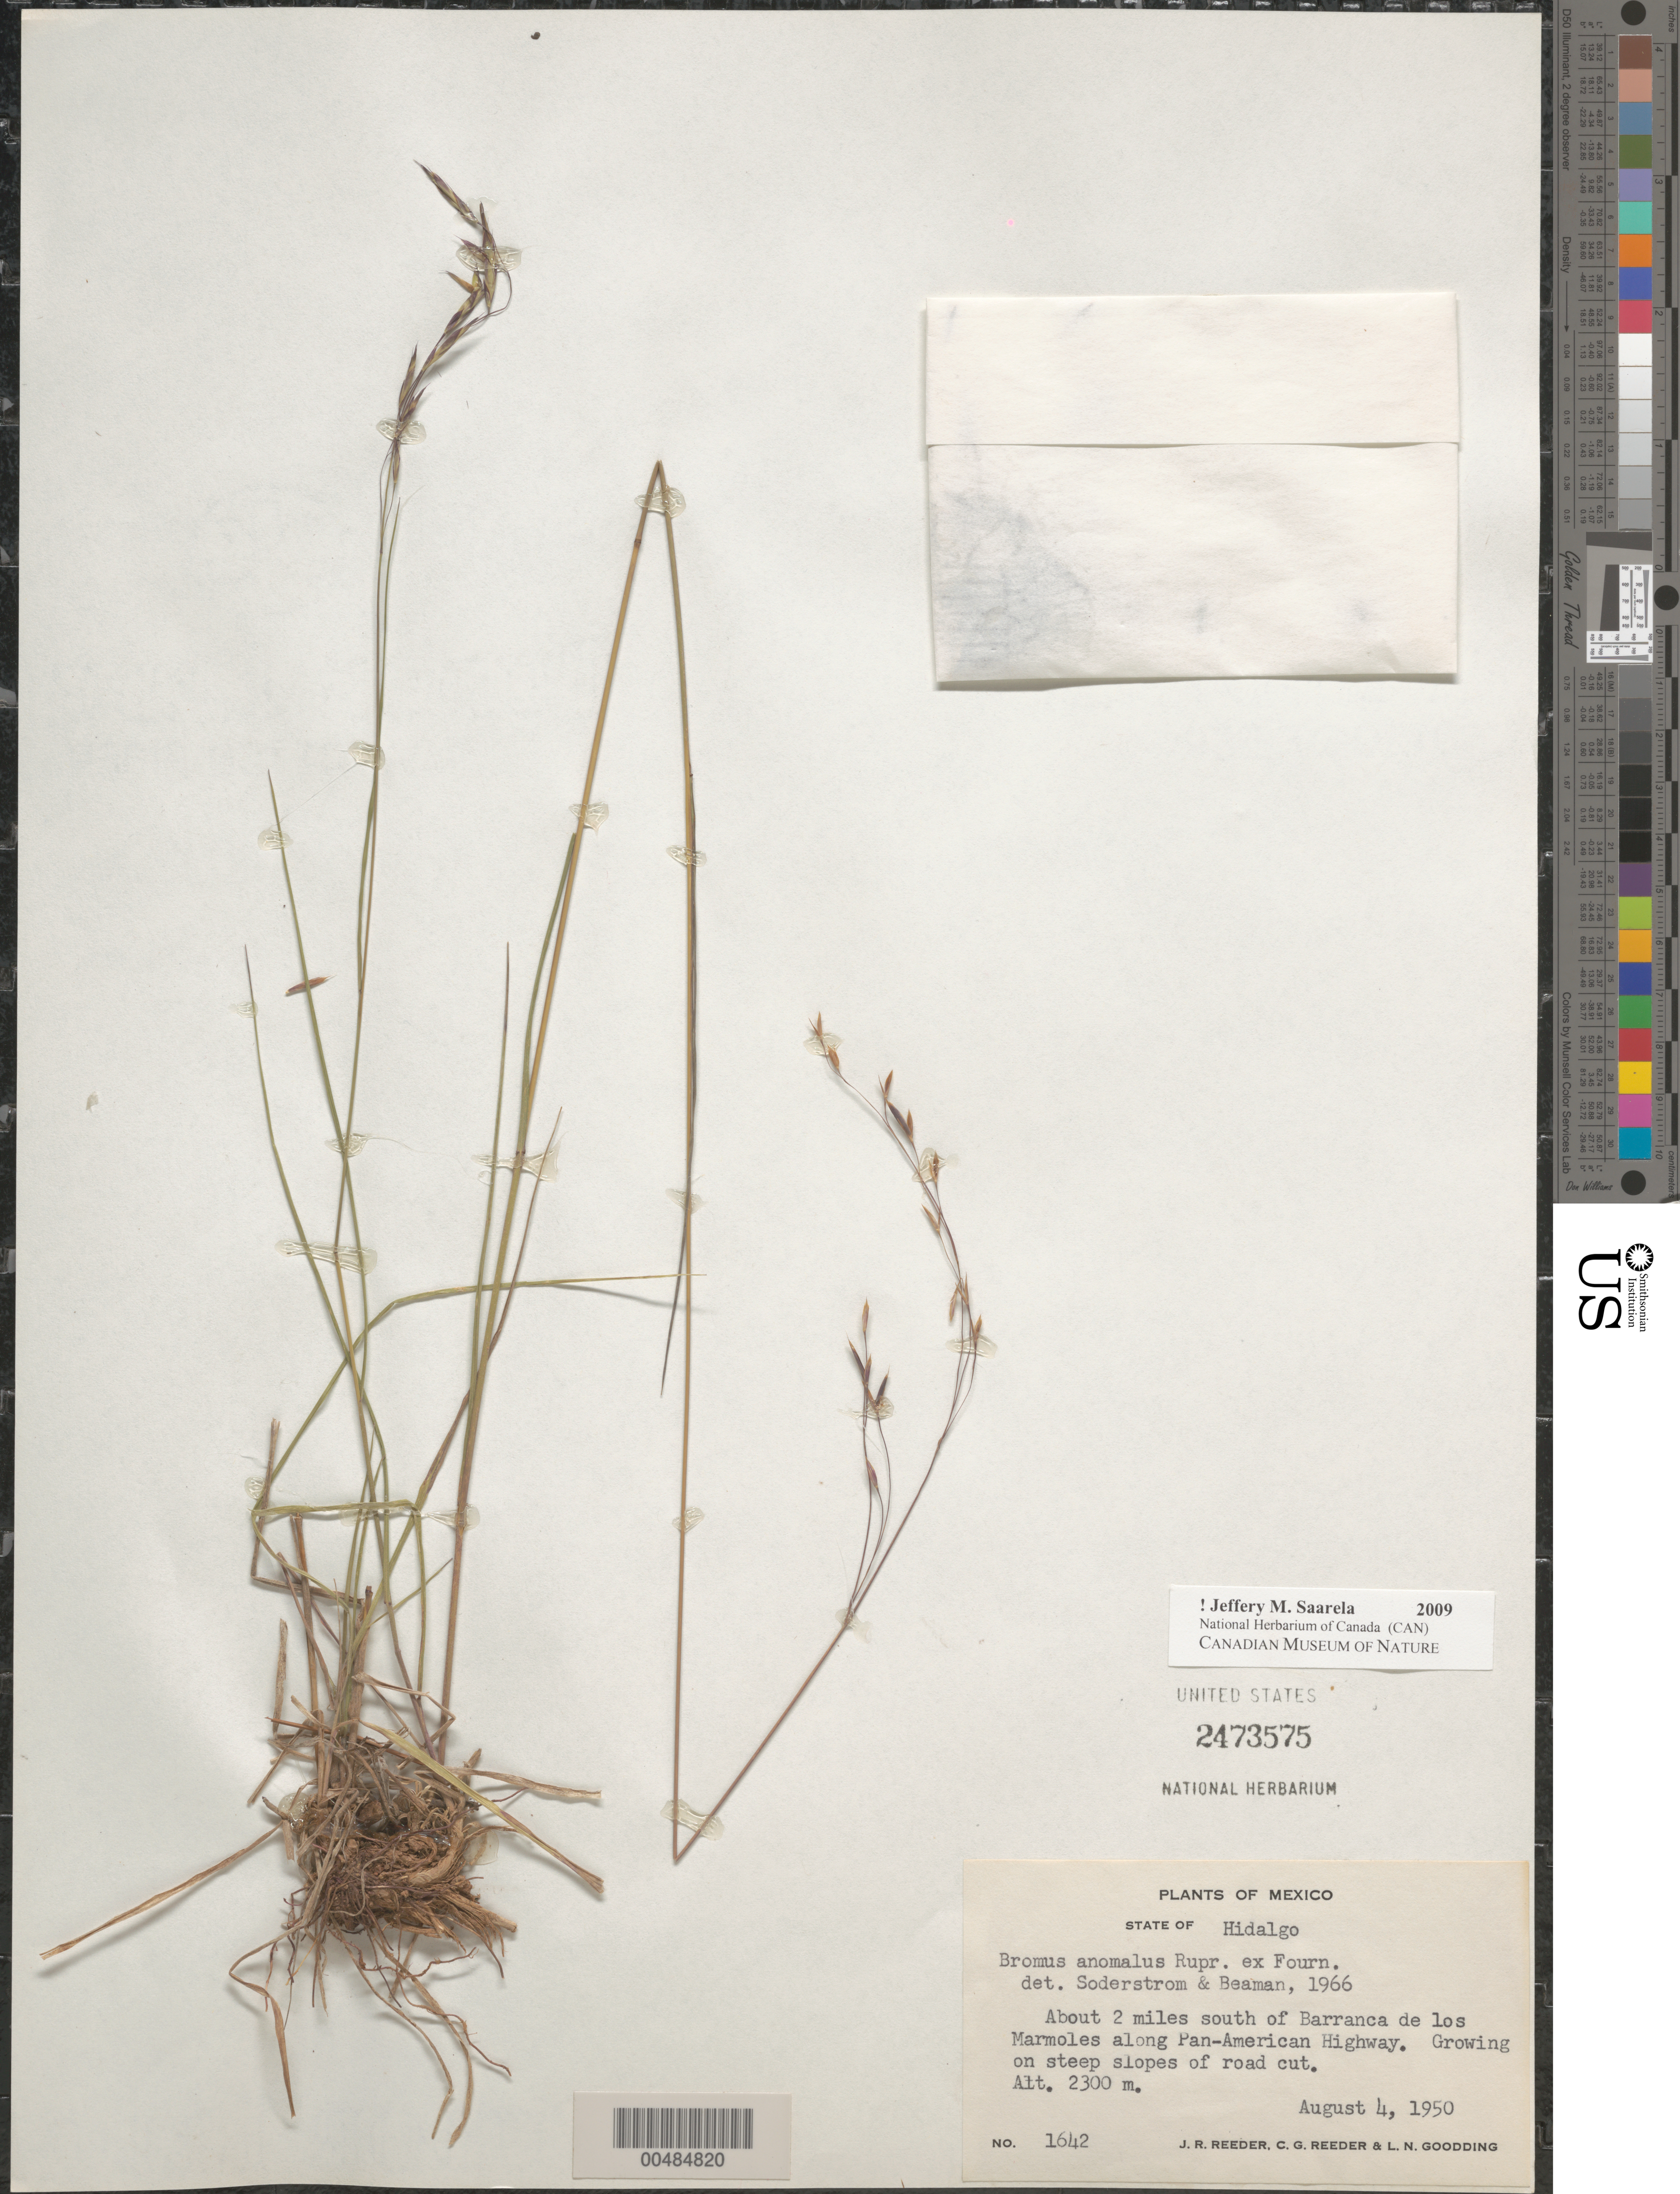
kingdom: Plantae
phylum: Tracheophyta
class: Liliopsida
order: Poales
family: Poaceae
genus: Bromus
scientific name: Bromus anomalus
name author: Rupr. ex E. Fourn.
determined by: Soderstrom, T. R.; Beaman, J. H.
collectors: J. R. Reeder, C. G. Reeder & L. N. Goodding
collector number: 1642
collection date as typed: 4 Aug 1950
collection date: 1950-08-04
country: Mexico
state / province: Hidalgo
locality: About 2 mi S of Barranca de los Marmoles along Pan-American Highway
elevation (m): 2300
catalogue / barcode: US 2473575